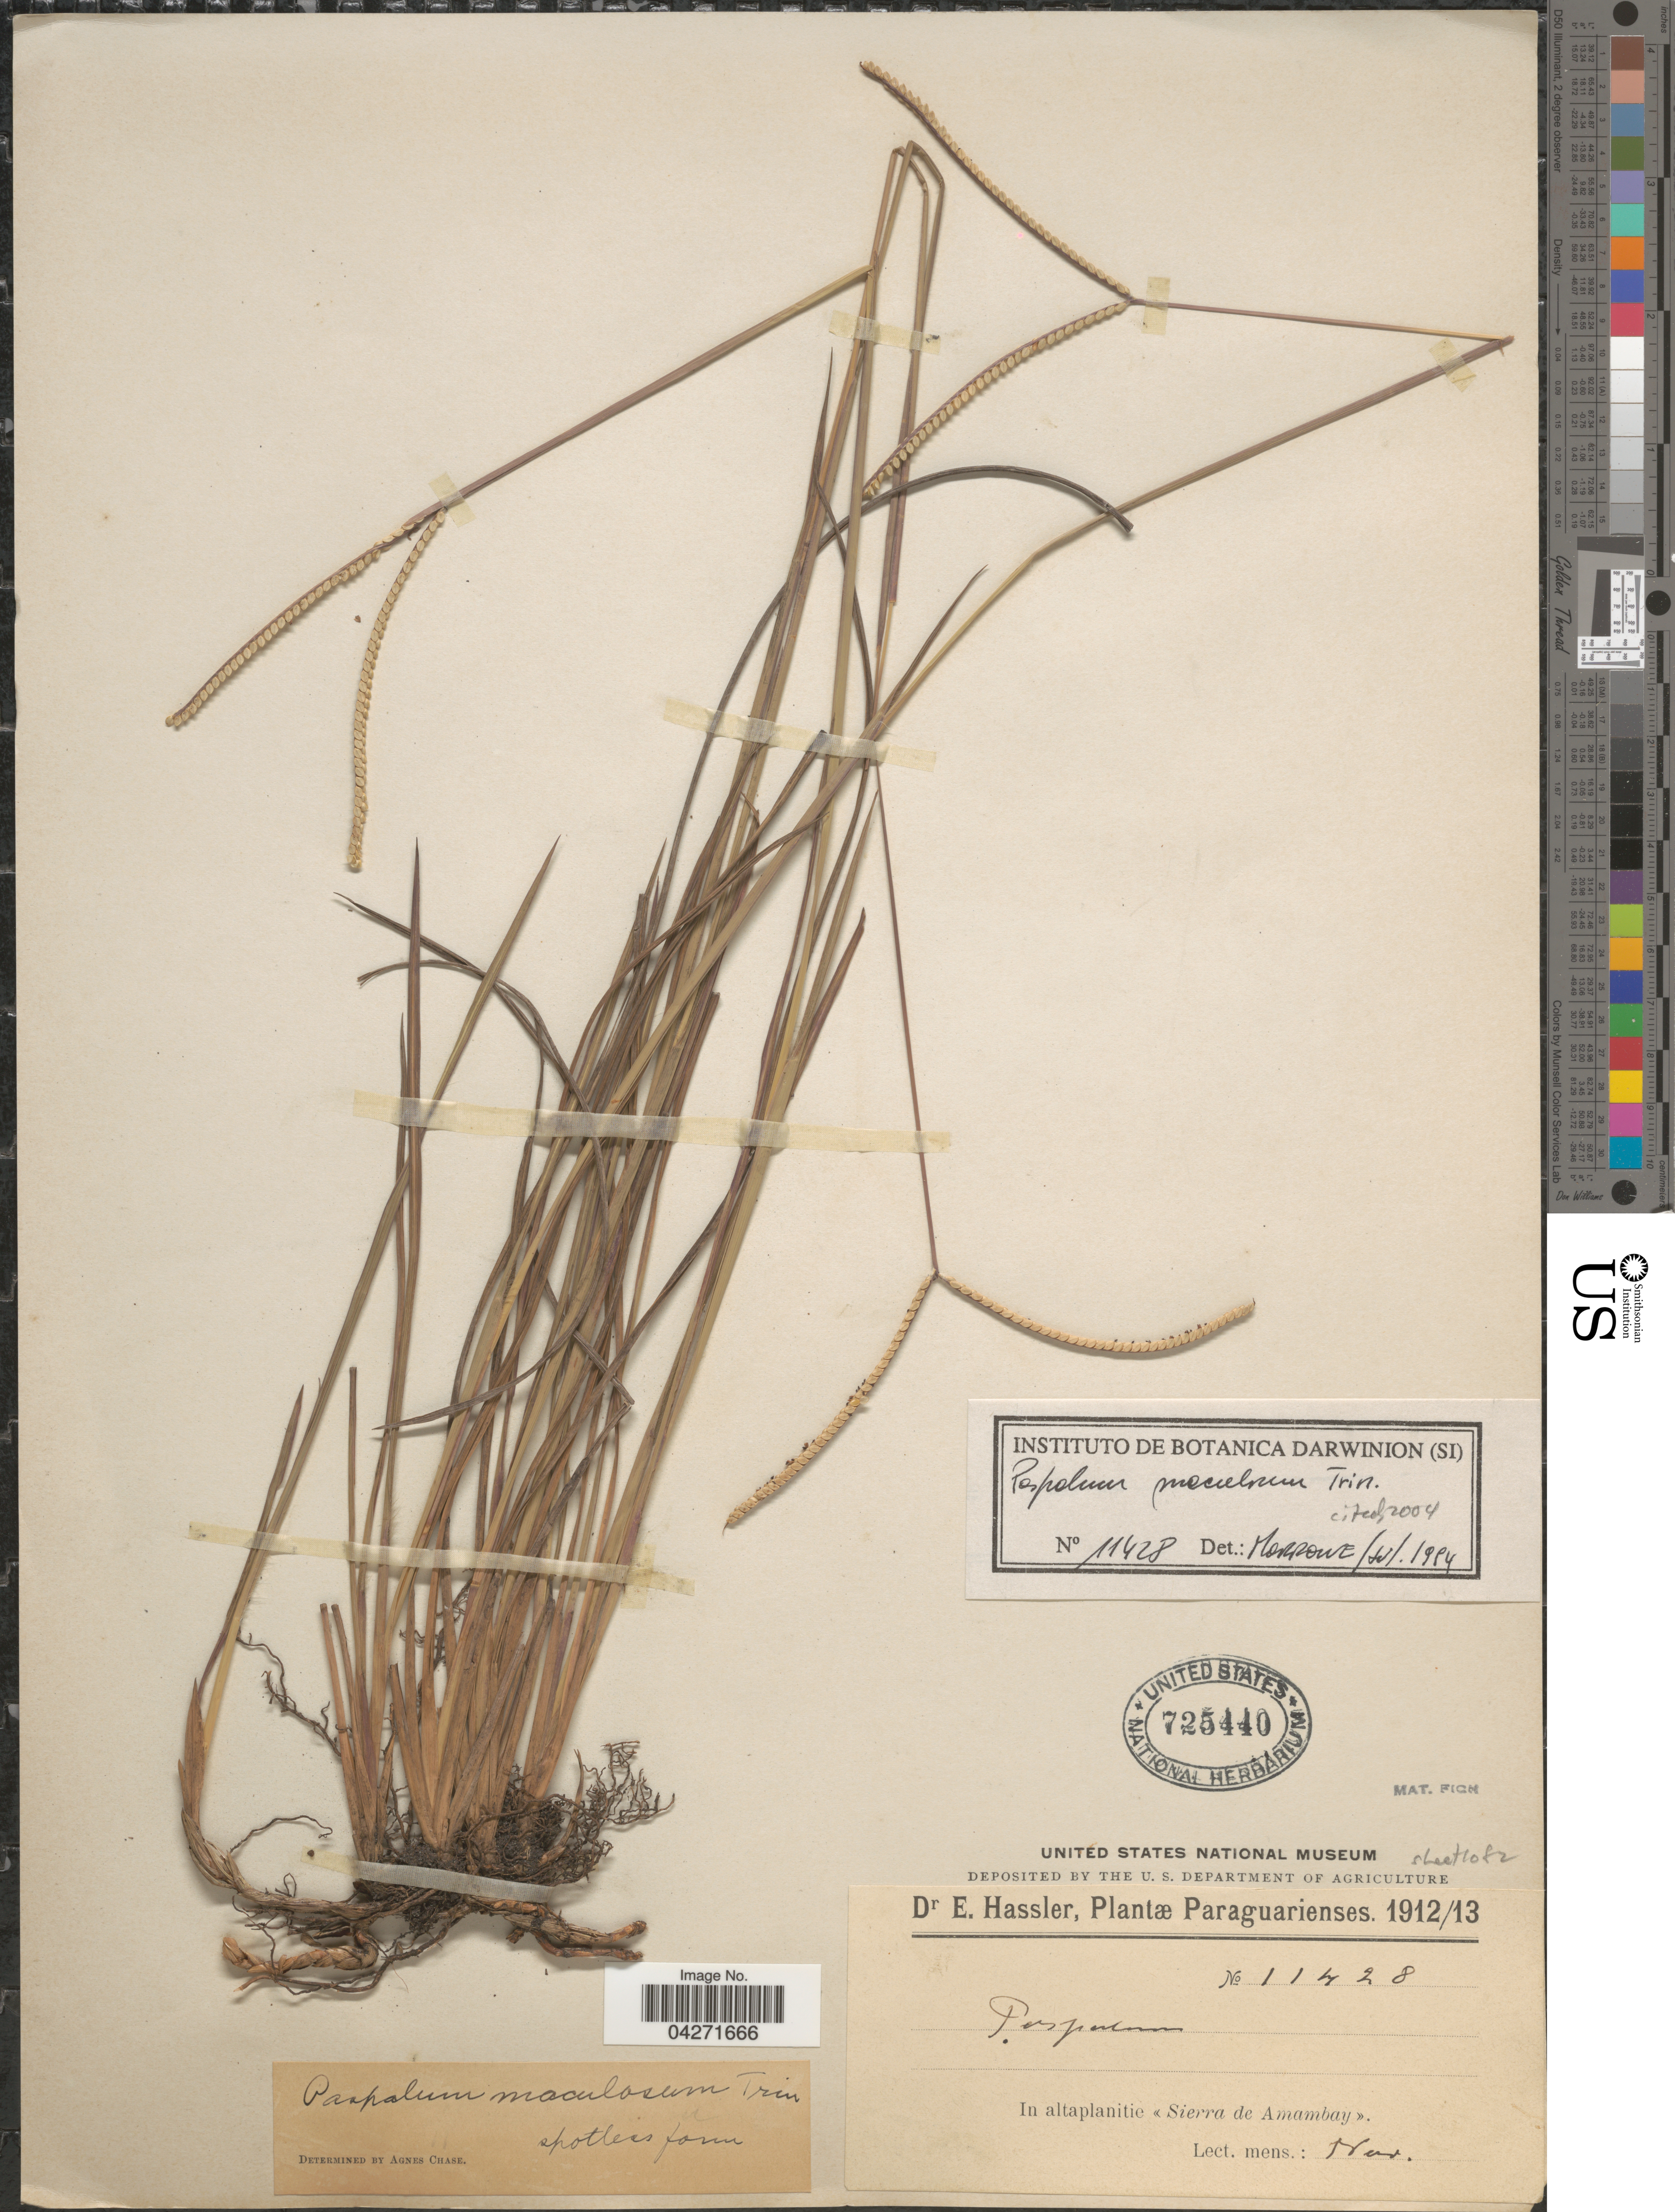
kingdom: Plantae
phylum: Tracheophyta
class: Liliopsida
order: Poales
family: Poaceae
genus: Paspalum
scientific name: Paspalum maculosum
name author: Trin.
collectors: E. Hassler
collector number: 11428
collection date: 1912-11/1913-11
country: Paraguay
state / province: Amambay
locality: In altaplanitie "Serra de Amambay".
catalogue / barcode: US 725440